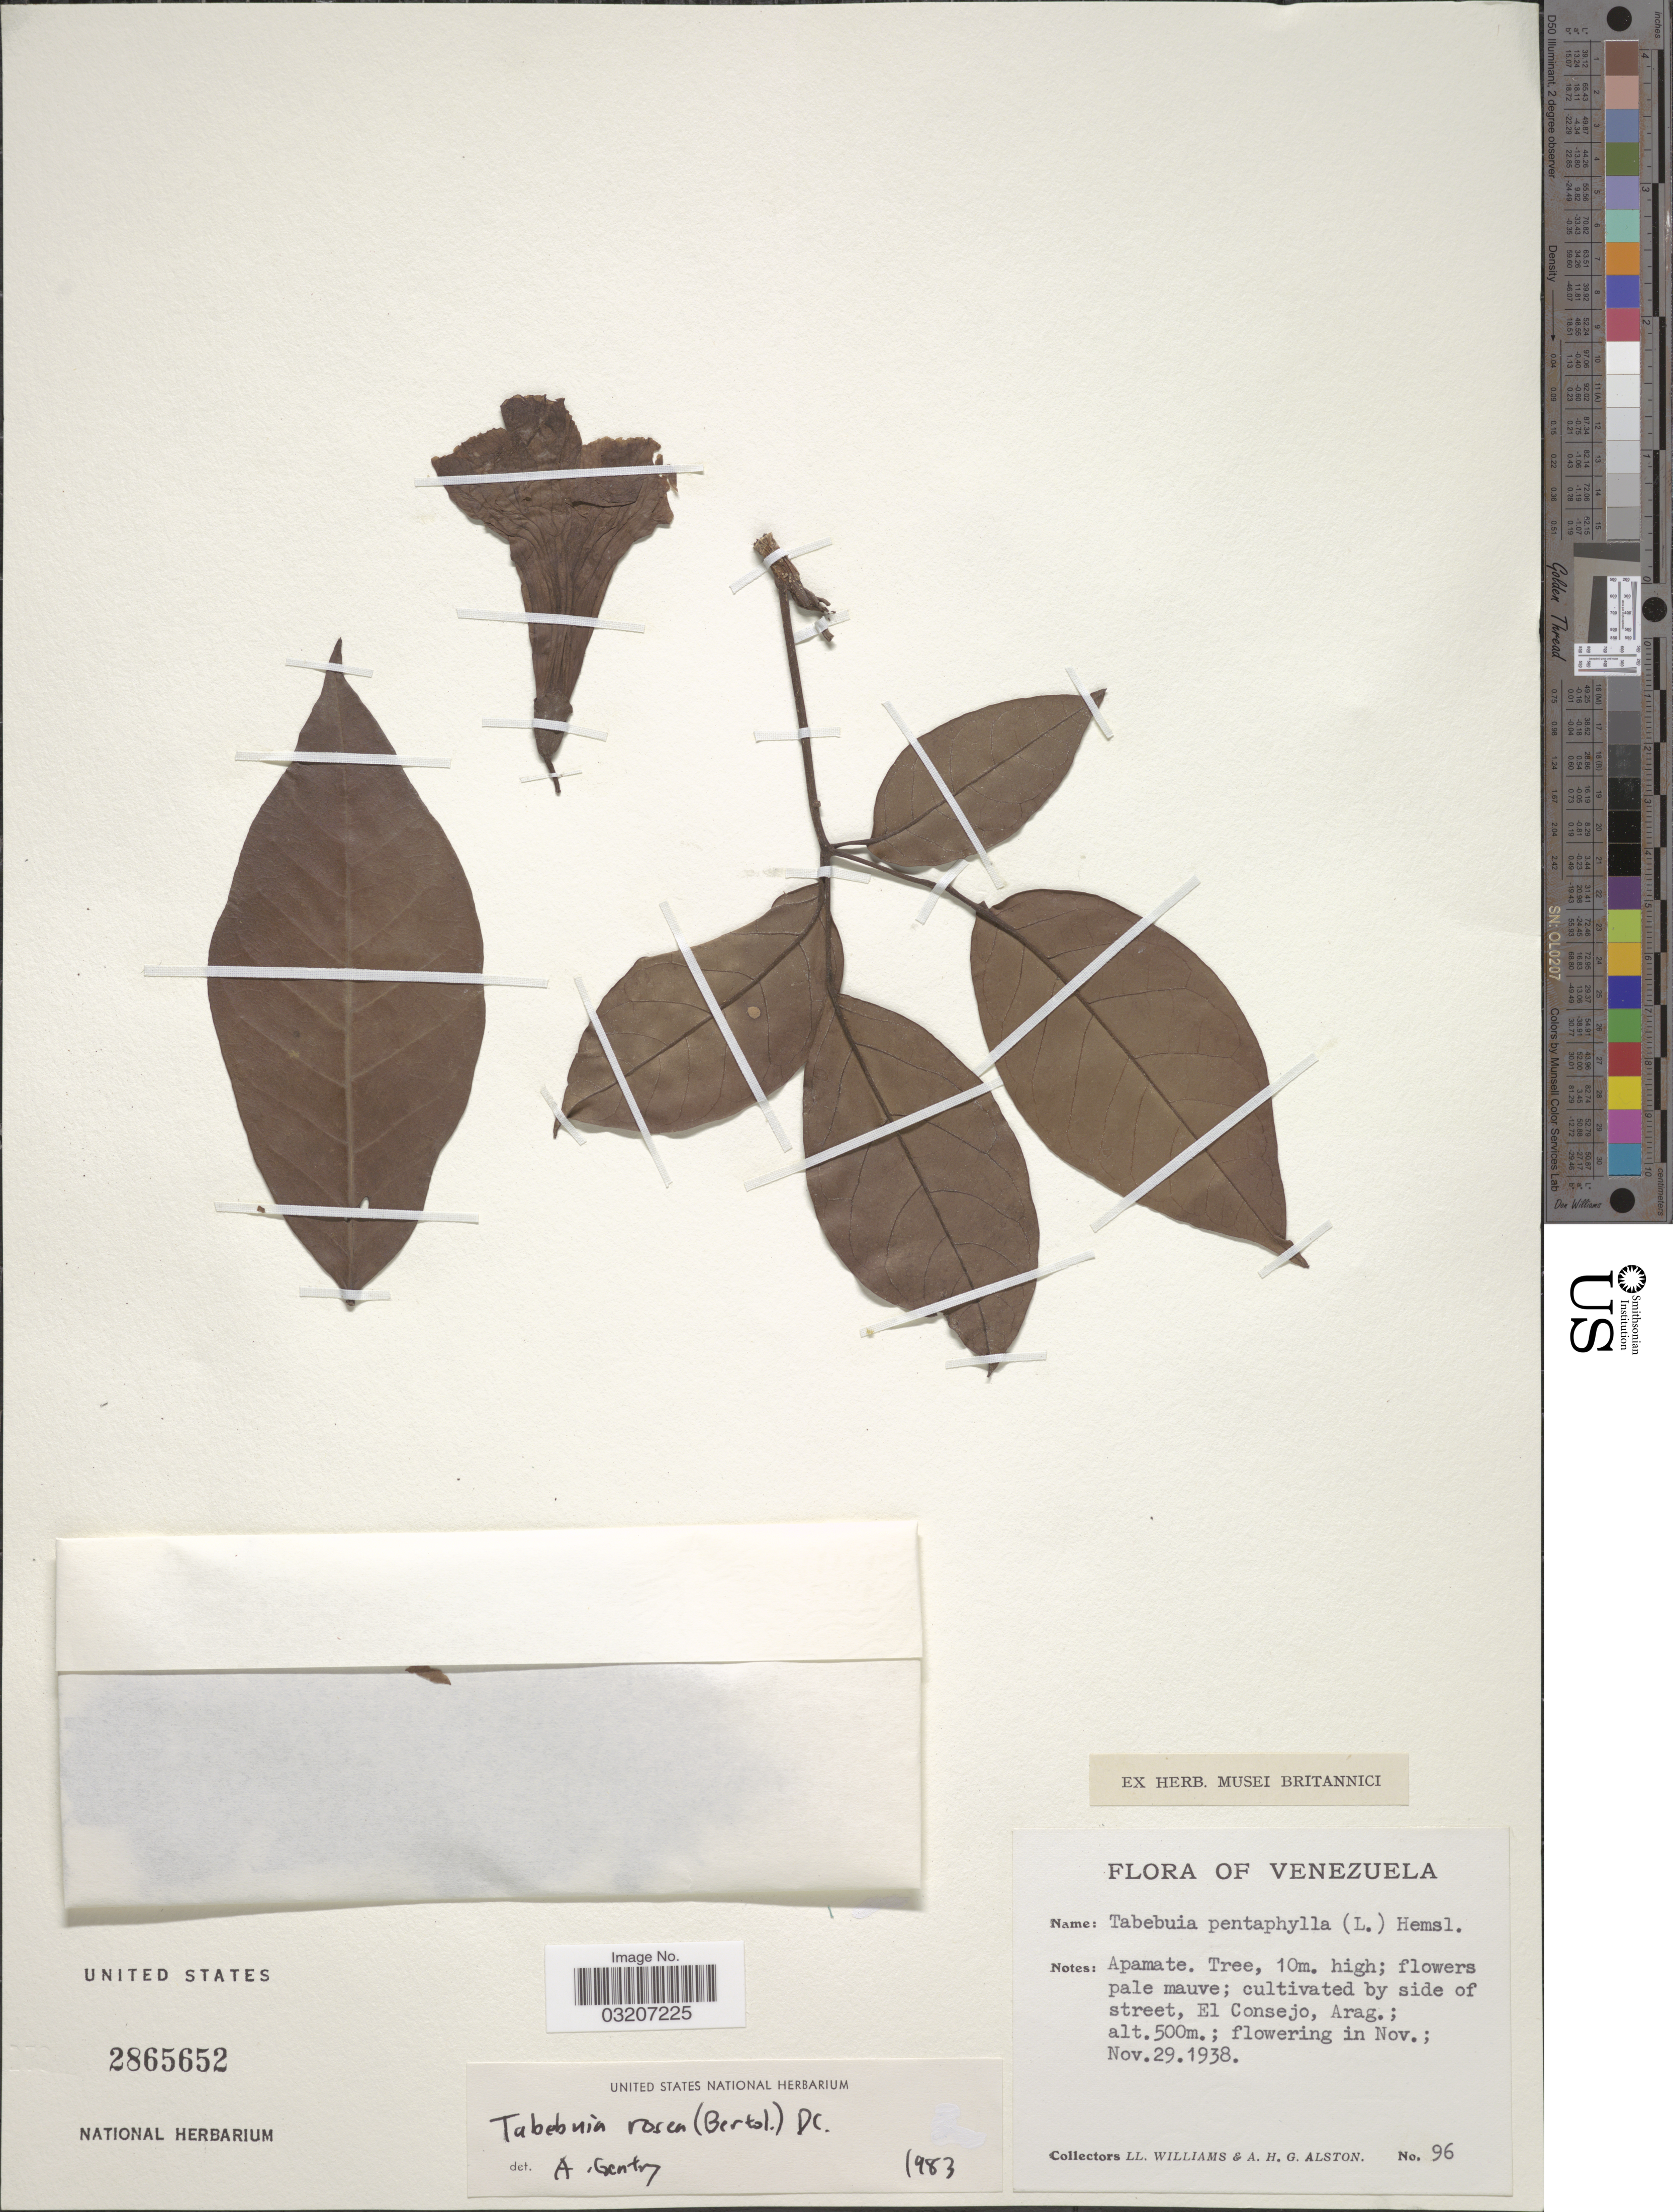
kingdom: Plantae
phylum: Tracheophyta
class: Magnoliopsida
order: Lamiales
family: Bignoniaceae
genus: Tabebuia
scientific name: Tabebuia rosea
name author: (Bertol.) DC.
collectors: Ll. Williams & A. H. Alston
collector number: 96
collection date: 1938-11-29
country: Venezuela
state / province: Aragua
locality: El Consejo, Arag.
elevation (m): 500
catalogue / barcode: US 2865652